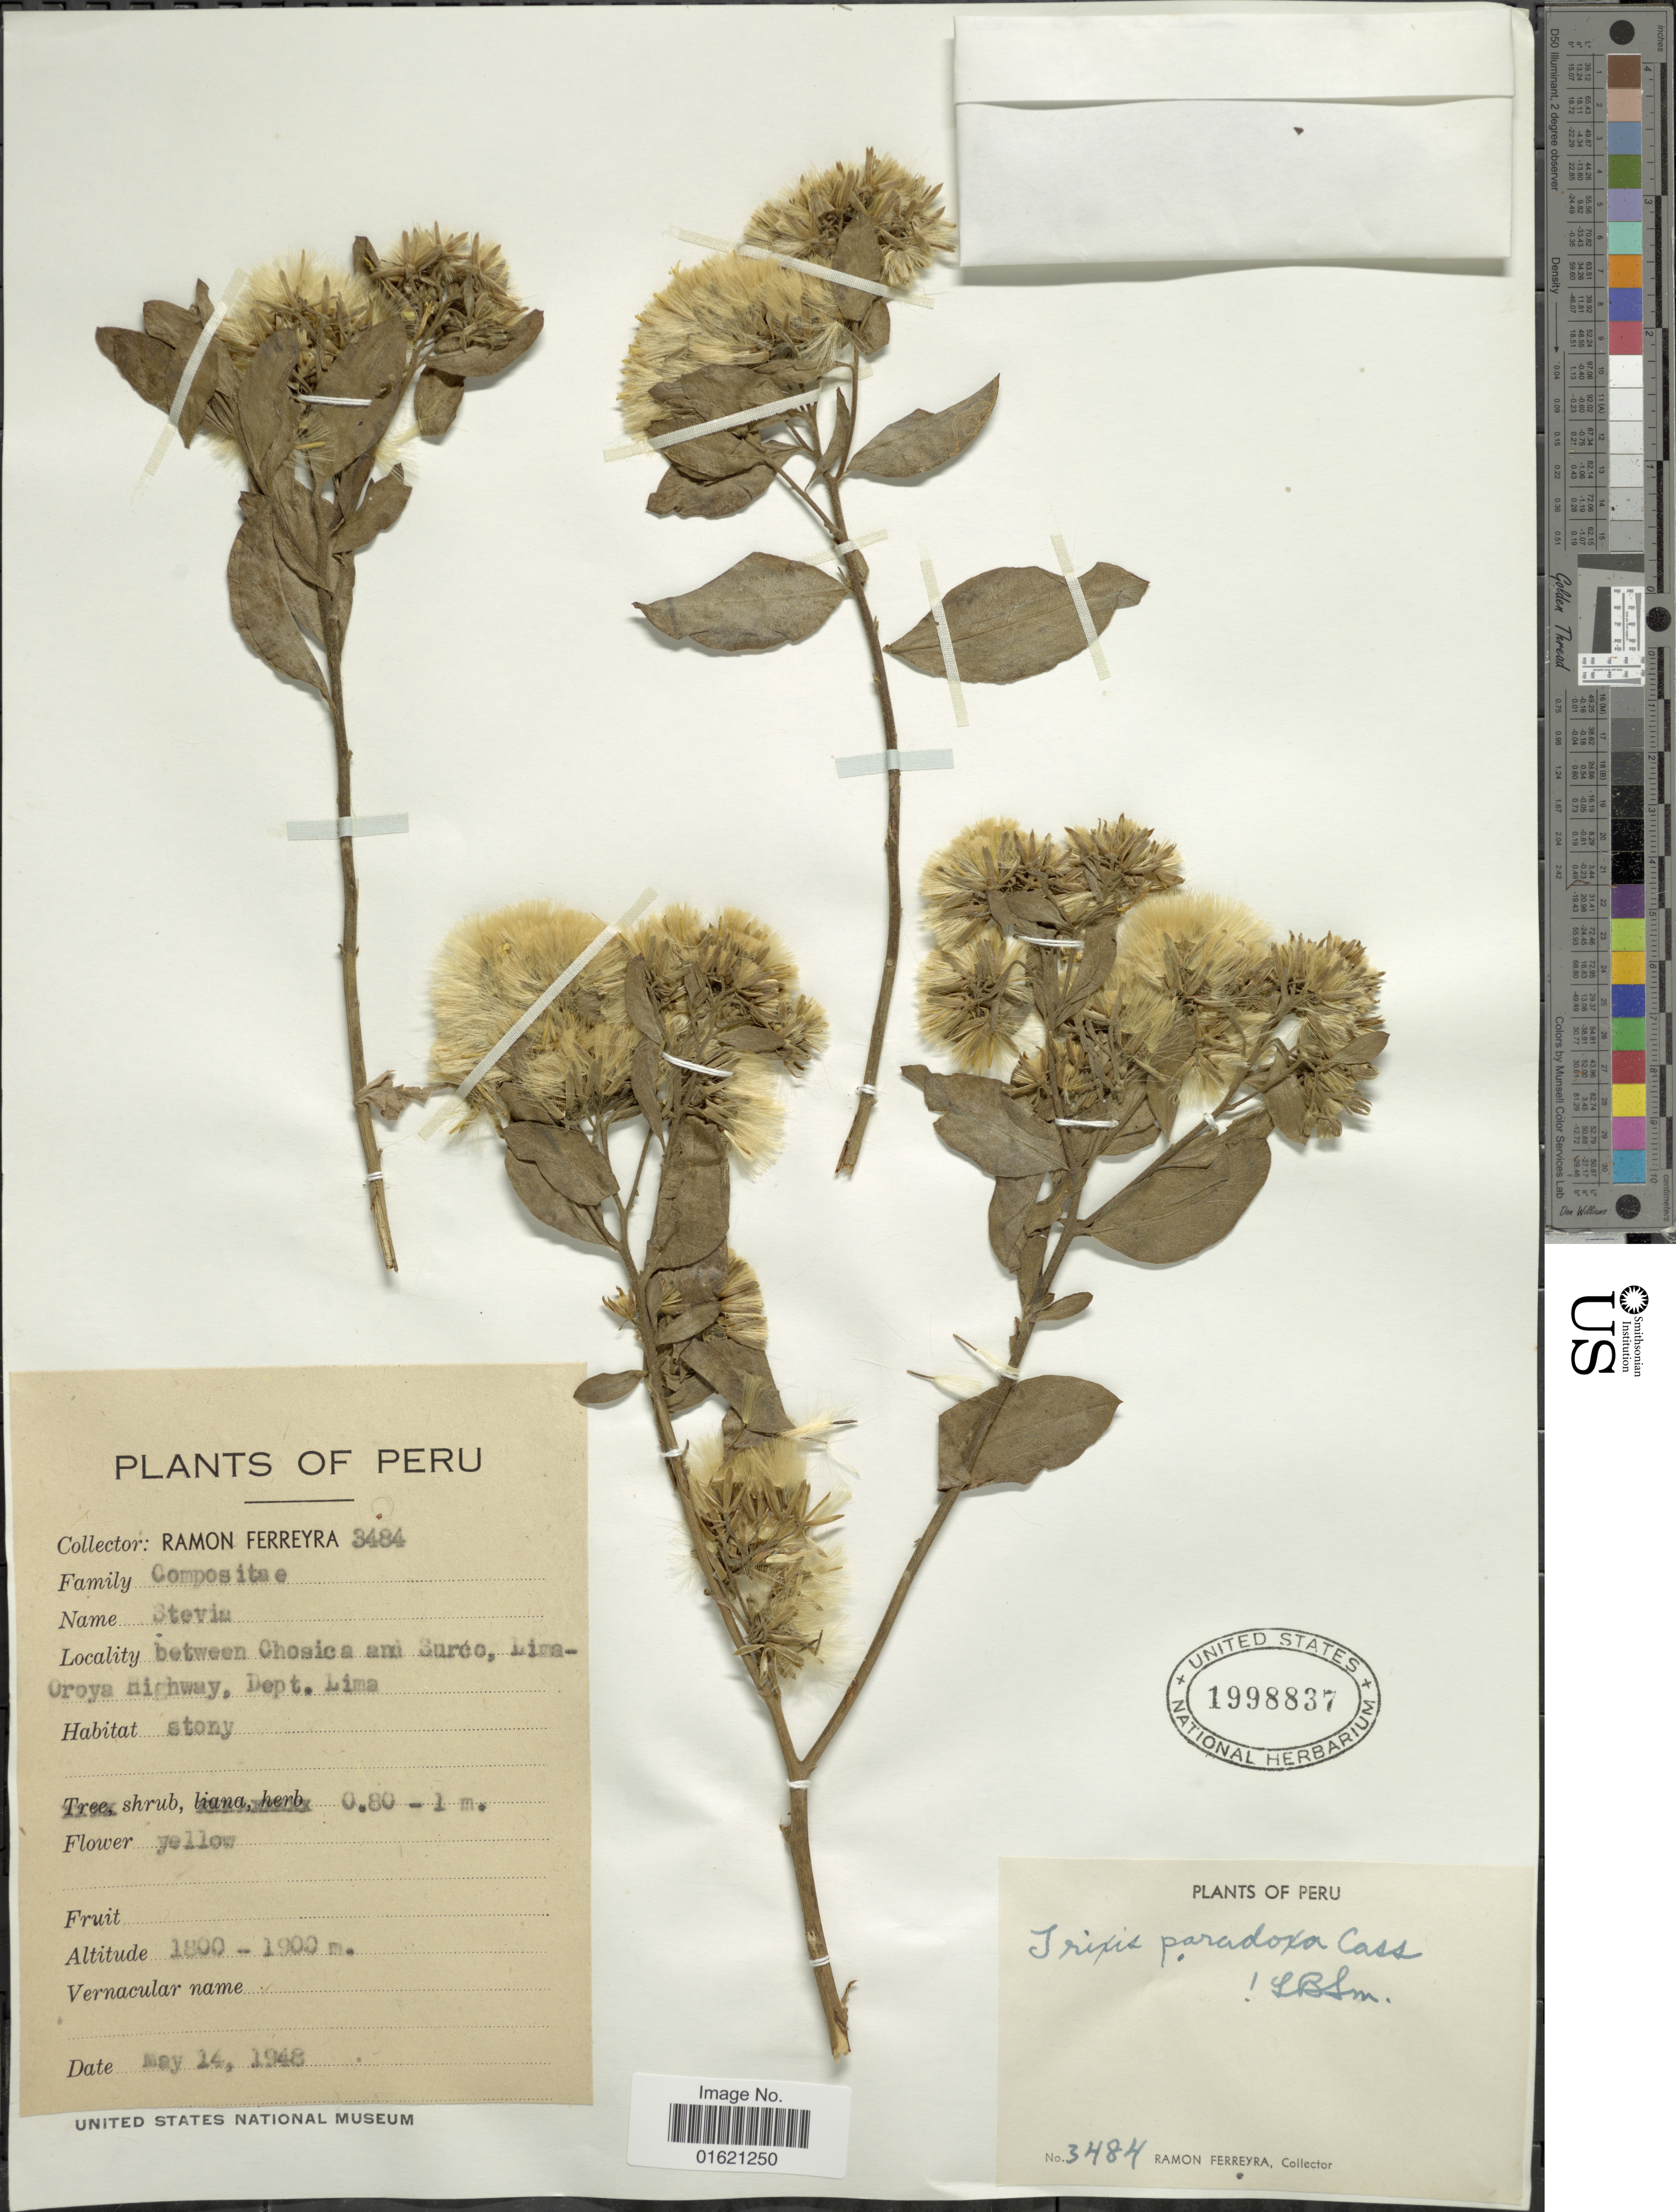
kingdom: Plantae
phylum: Tracheophyta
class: Magnoliopsida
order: Asterales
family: Asteraceae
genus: Trixis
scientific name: Trixis cacalioides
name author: (Kunth) D. Don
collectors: R. A. Ferreyra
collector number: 3484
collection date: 1948-05-14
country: Peru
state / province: Lima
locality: Between Chosica and Surco, Lima-Oroya Highway. Dept Lima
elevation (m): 1800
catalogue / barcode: US 1998837